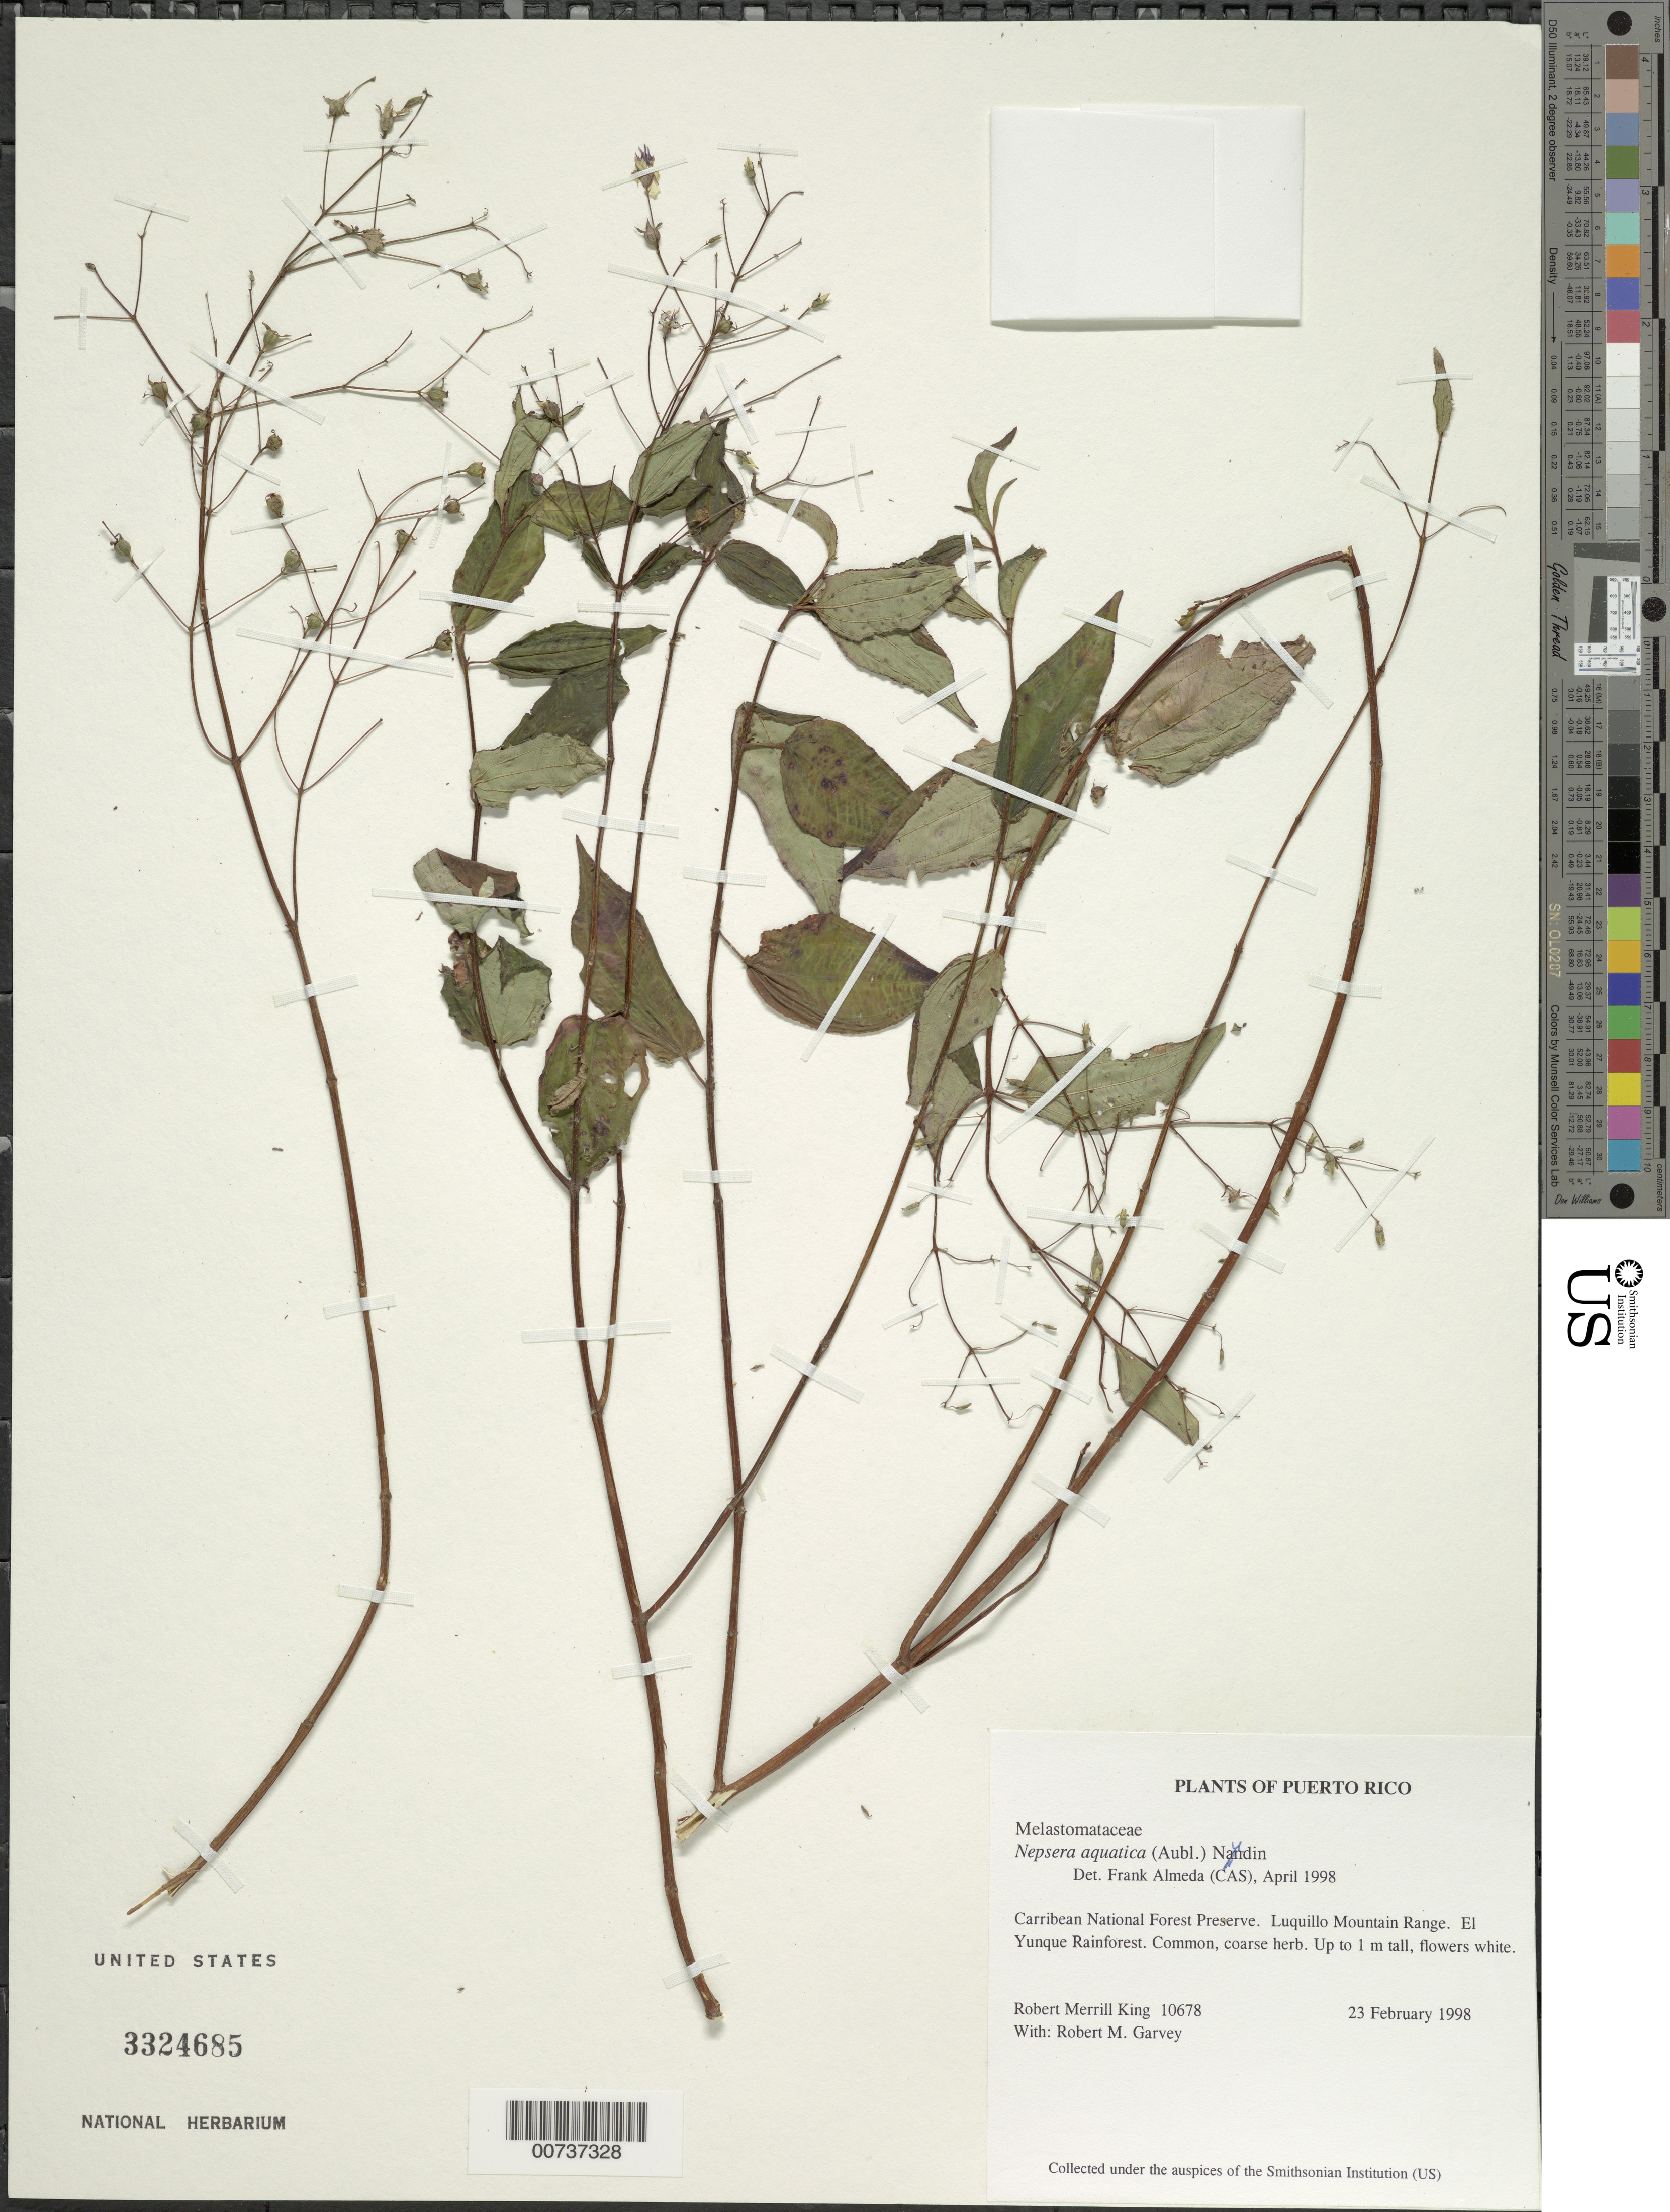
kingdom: Plantae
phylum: Tracheophyta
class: Magnoliopsida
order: Myrtales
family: Melastomataceae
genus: Nepsera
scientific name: Nepsera aquatica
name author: (Aubl.) Naudin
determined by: Almeda, F.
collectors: R. M. King & R. Garvey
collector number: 10678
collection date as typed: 23 Feb 1998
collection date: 1998-02-23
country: Puerto Rico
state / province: Luquillo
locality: Caribbean National Forest Reserve. Luquillo Mountain Range. El Yunque Rainforest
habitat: Common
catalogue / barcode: US 3324685